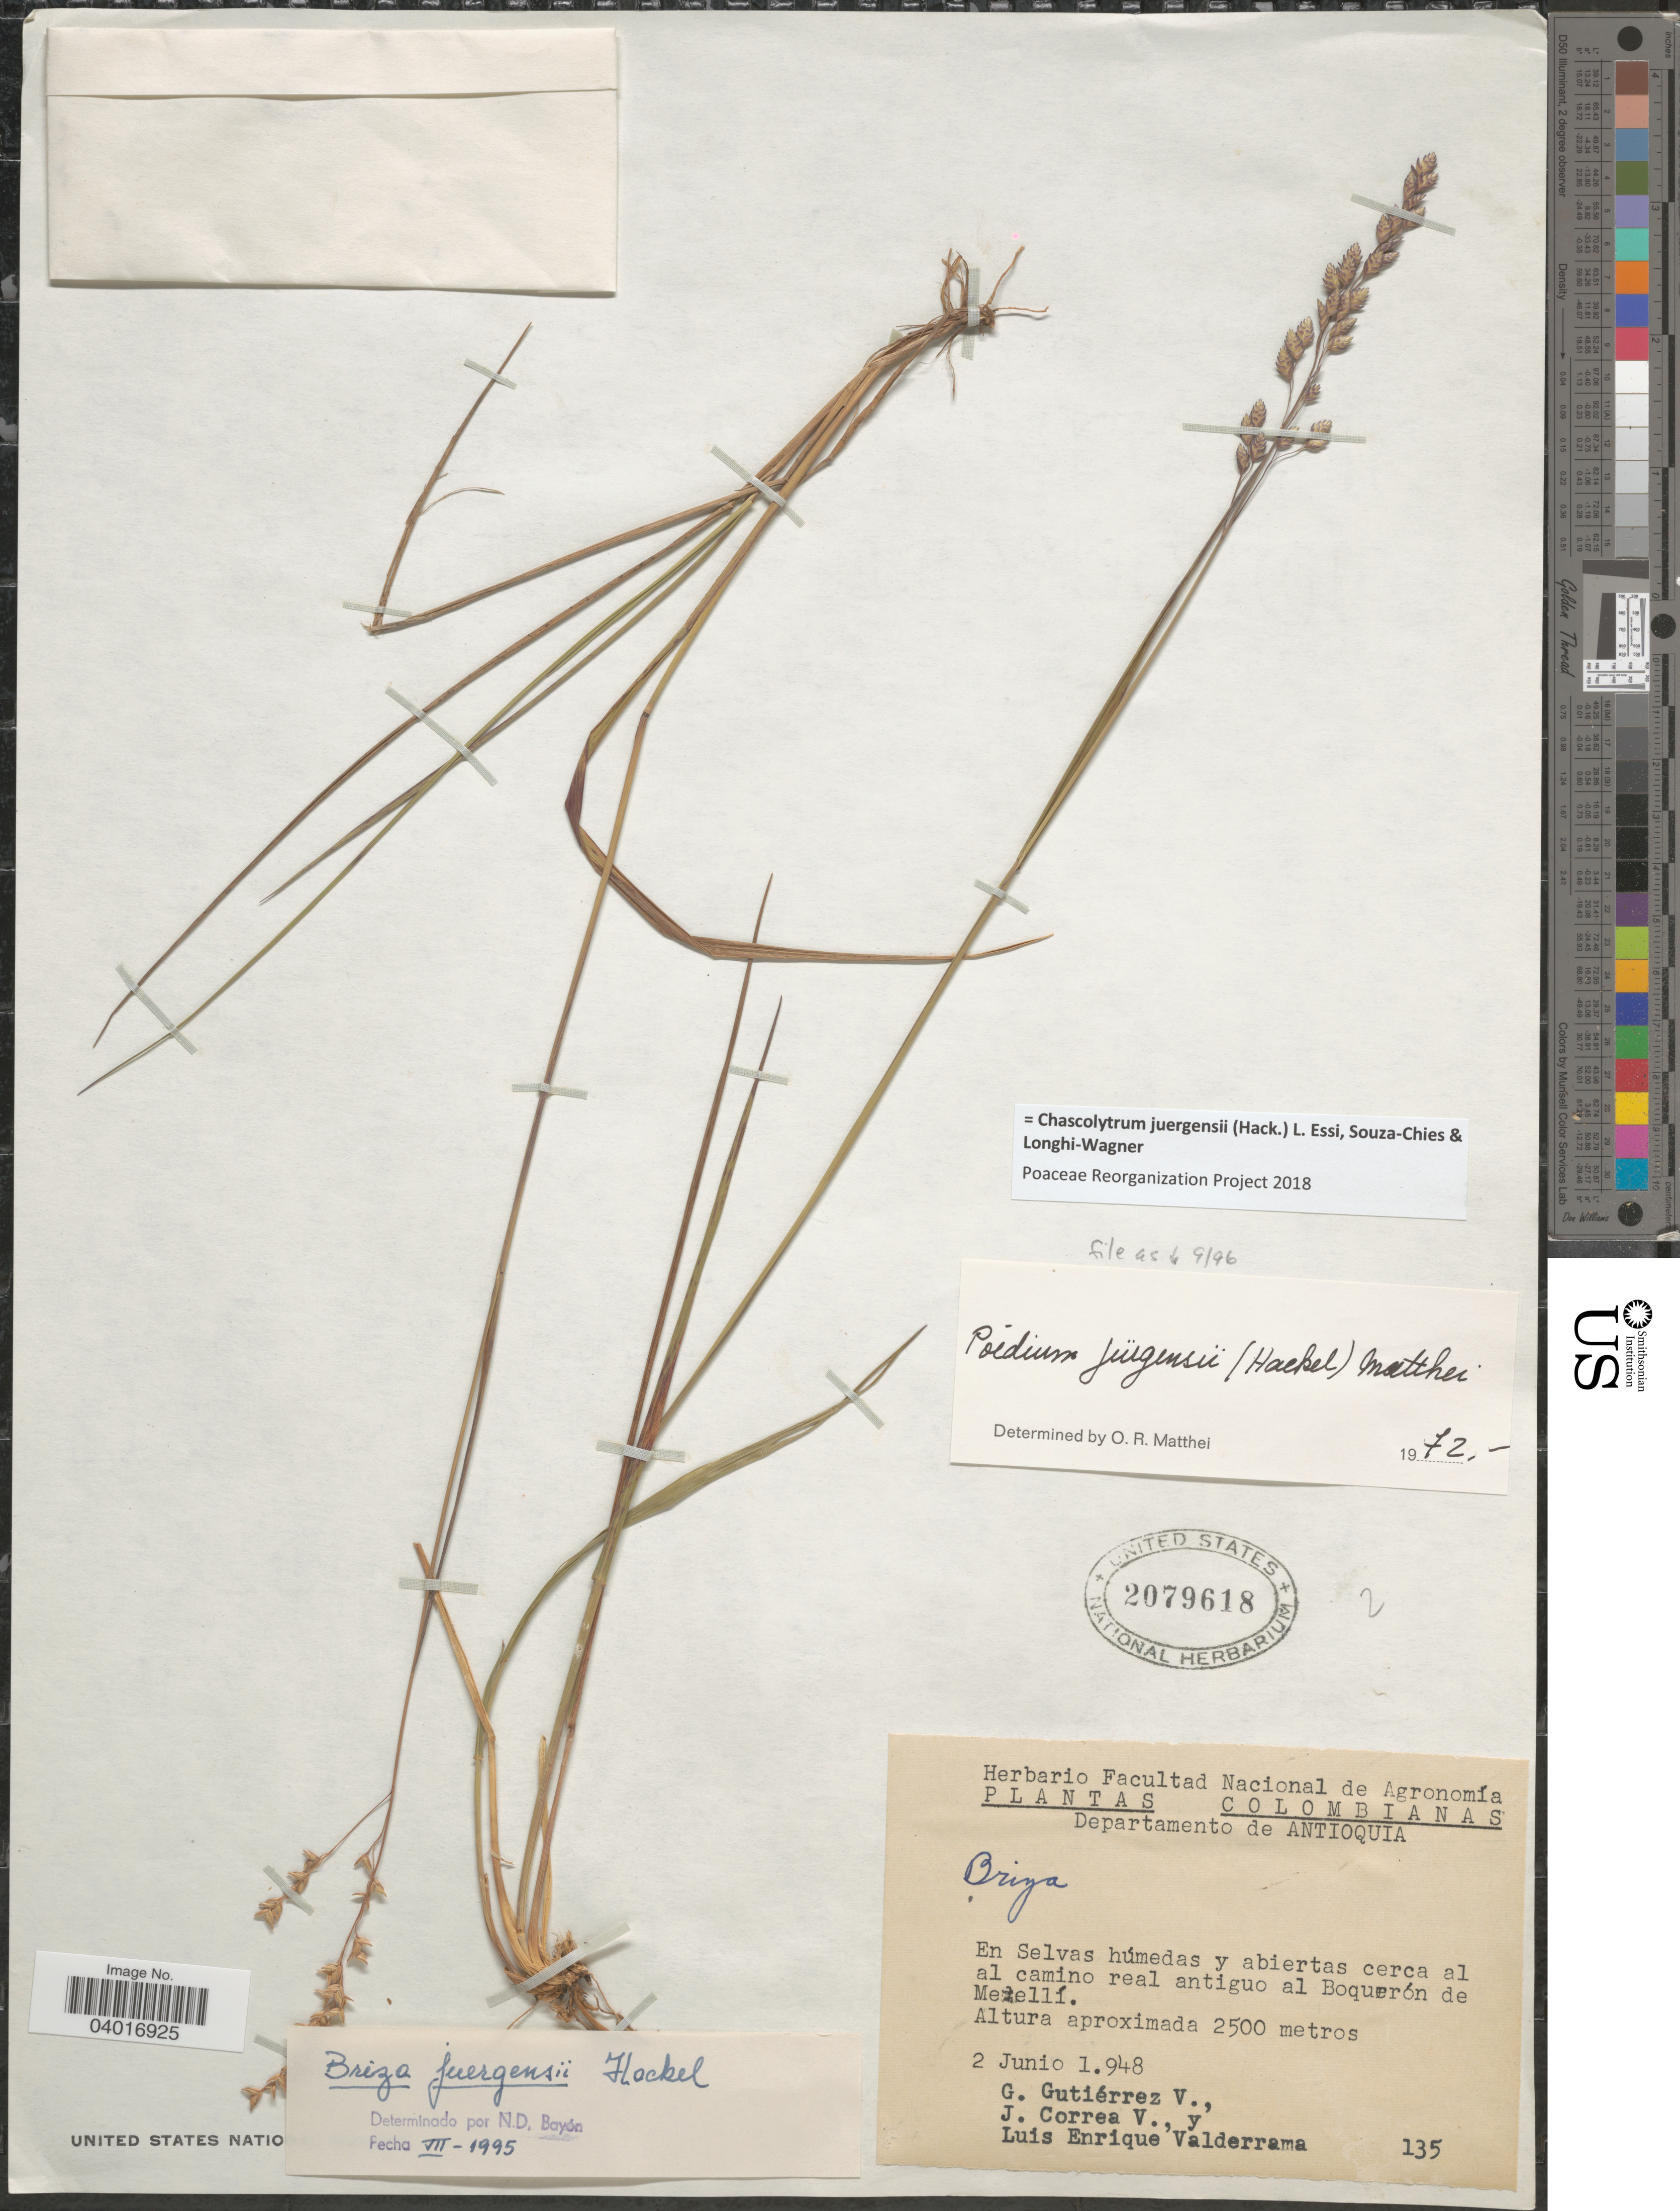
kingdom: Plantae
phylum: Tracheophyta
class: Liliopsida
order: Poales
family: Poaceae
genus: Chascolytrum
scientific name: Chascolytrum juergensii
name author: (Hack.) L. Essi et al.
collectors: G. Gutiérrez V., J. Correa V. & L. Valderrama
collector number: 135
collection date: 1948-06-02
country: Colombia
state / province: Antioquia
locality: Departamento de Antioquia. Al camino real antiguo al Boquerón de Mezellí.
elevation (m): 2500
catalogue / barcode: US 2079618